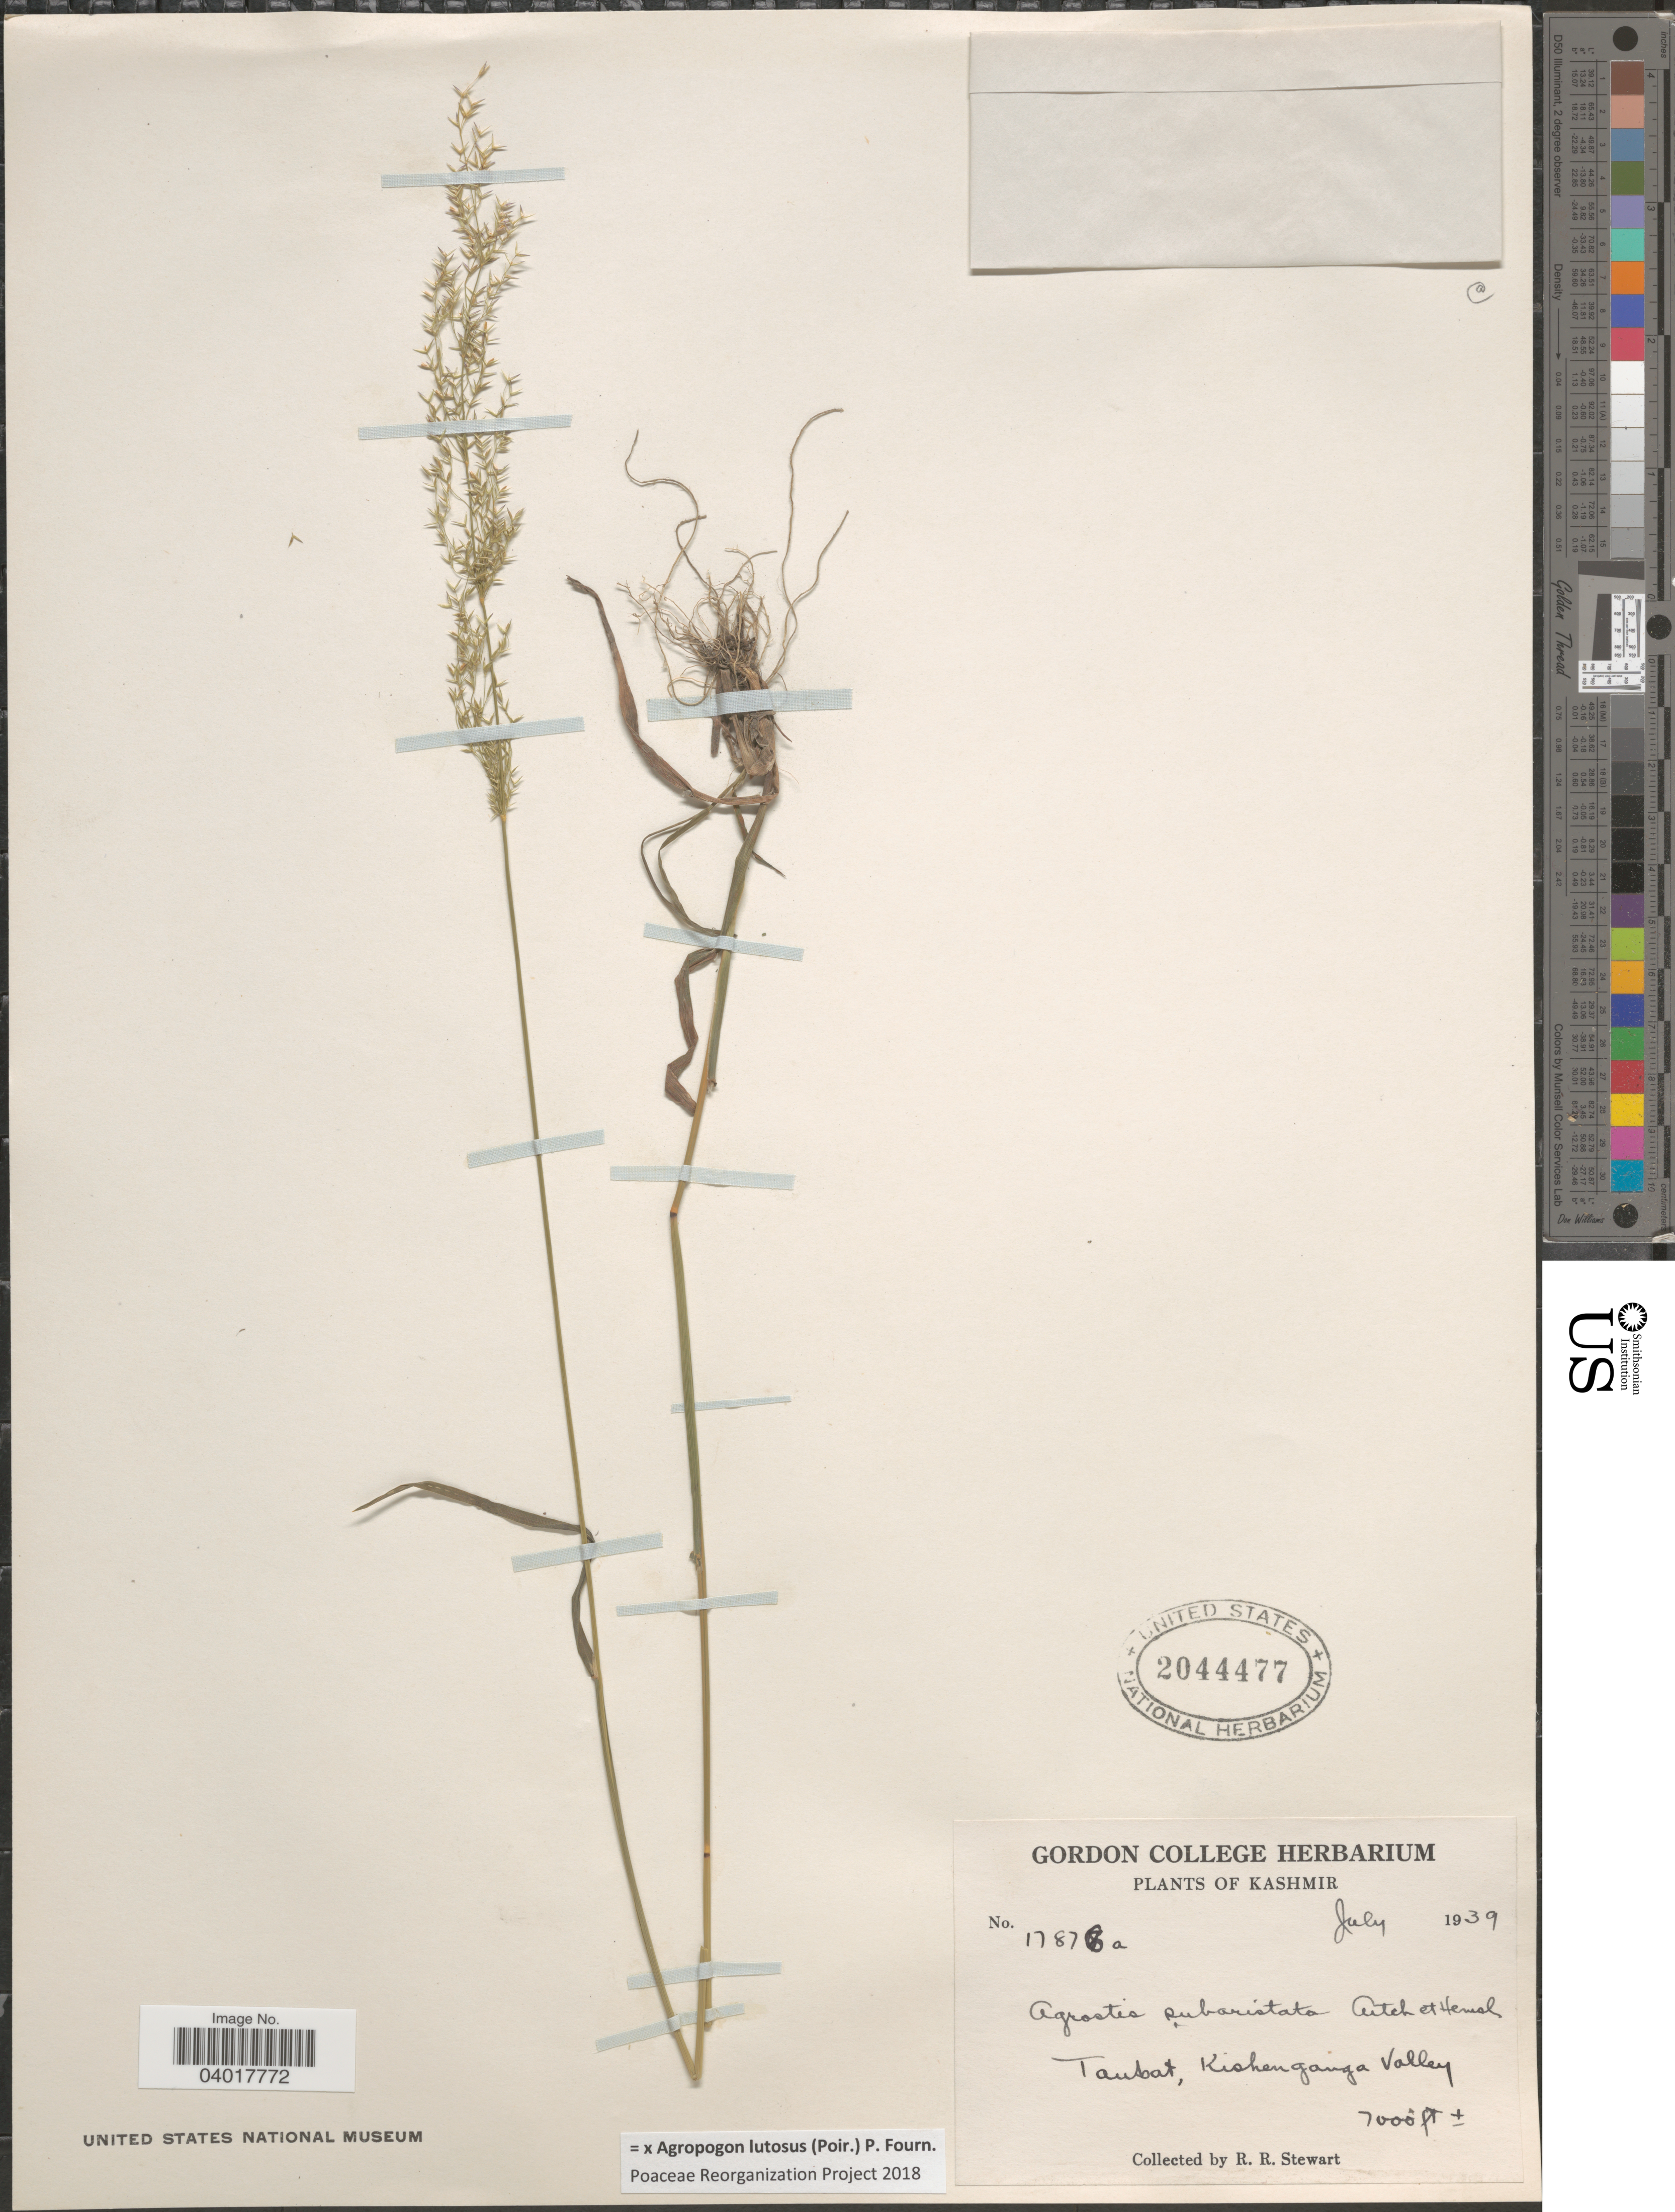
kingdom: Plantae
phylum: Tracheophyta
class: Liliopsida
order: Poales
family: Poaceae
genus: Agrostis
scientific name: Agrostis gigantea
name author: Roth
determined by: Soreng, Robert J., Research Associate (BOT), Smithsonian Institution - National Museum of Natural History (UNITED STATES)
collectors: R. Stewart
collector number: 17876a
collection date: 1939-07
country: India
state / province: Jammu and Kashmir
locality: Kashmir. Taubat, Kishenganga Valley.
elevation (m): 2134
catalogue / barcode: US 2044477